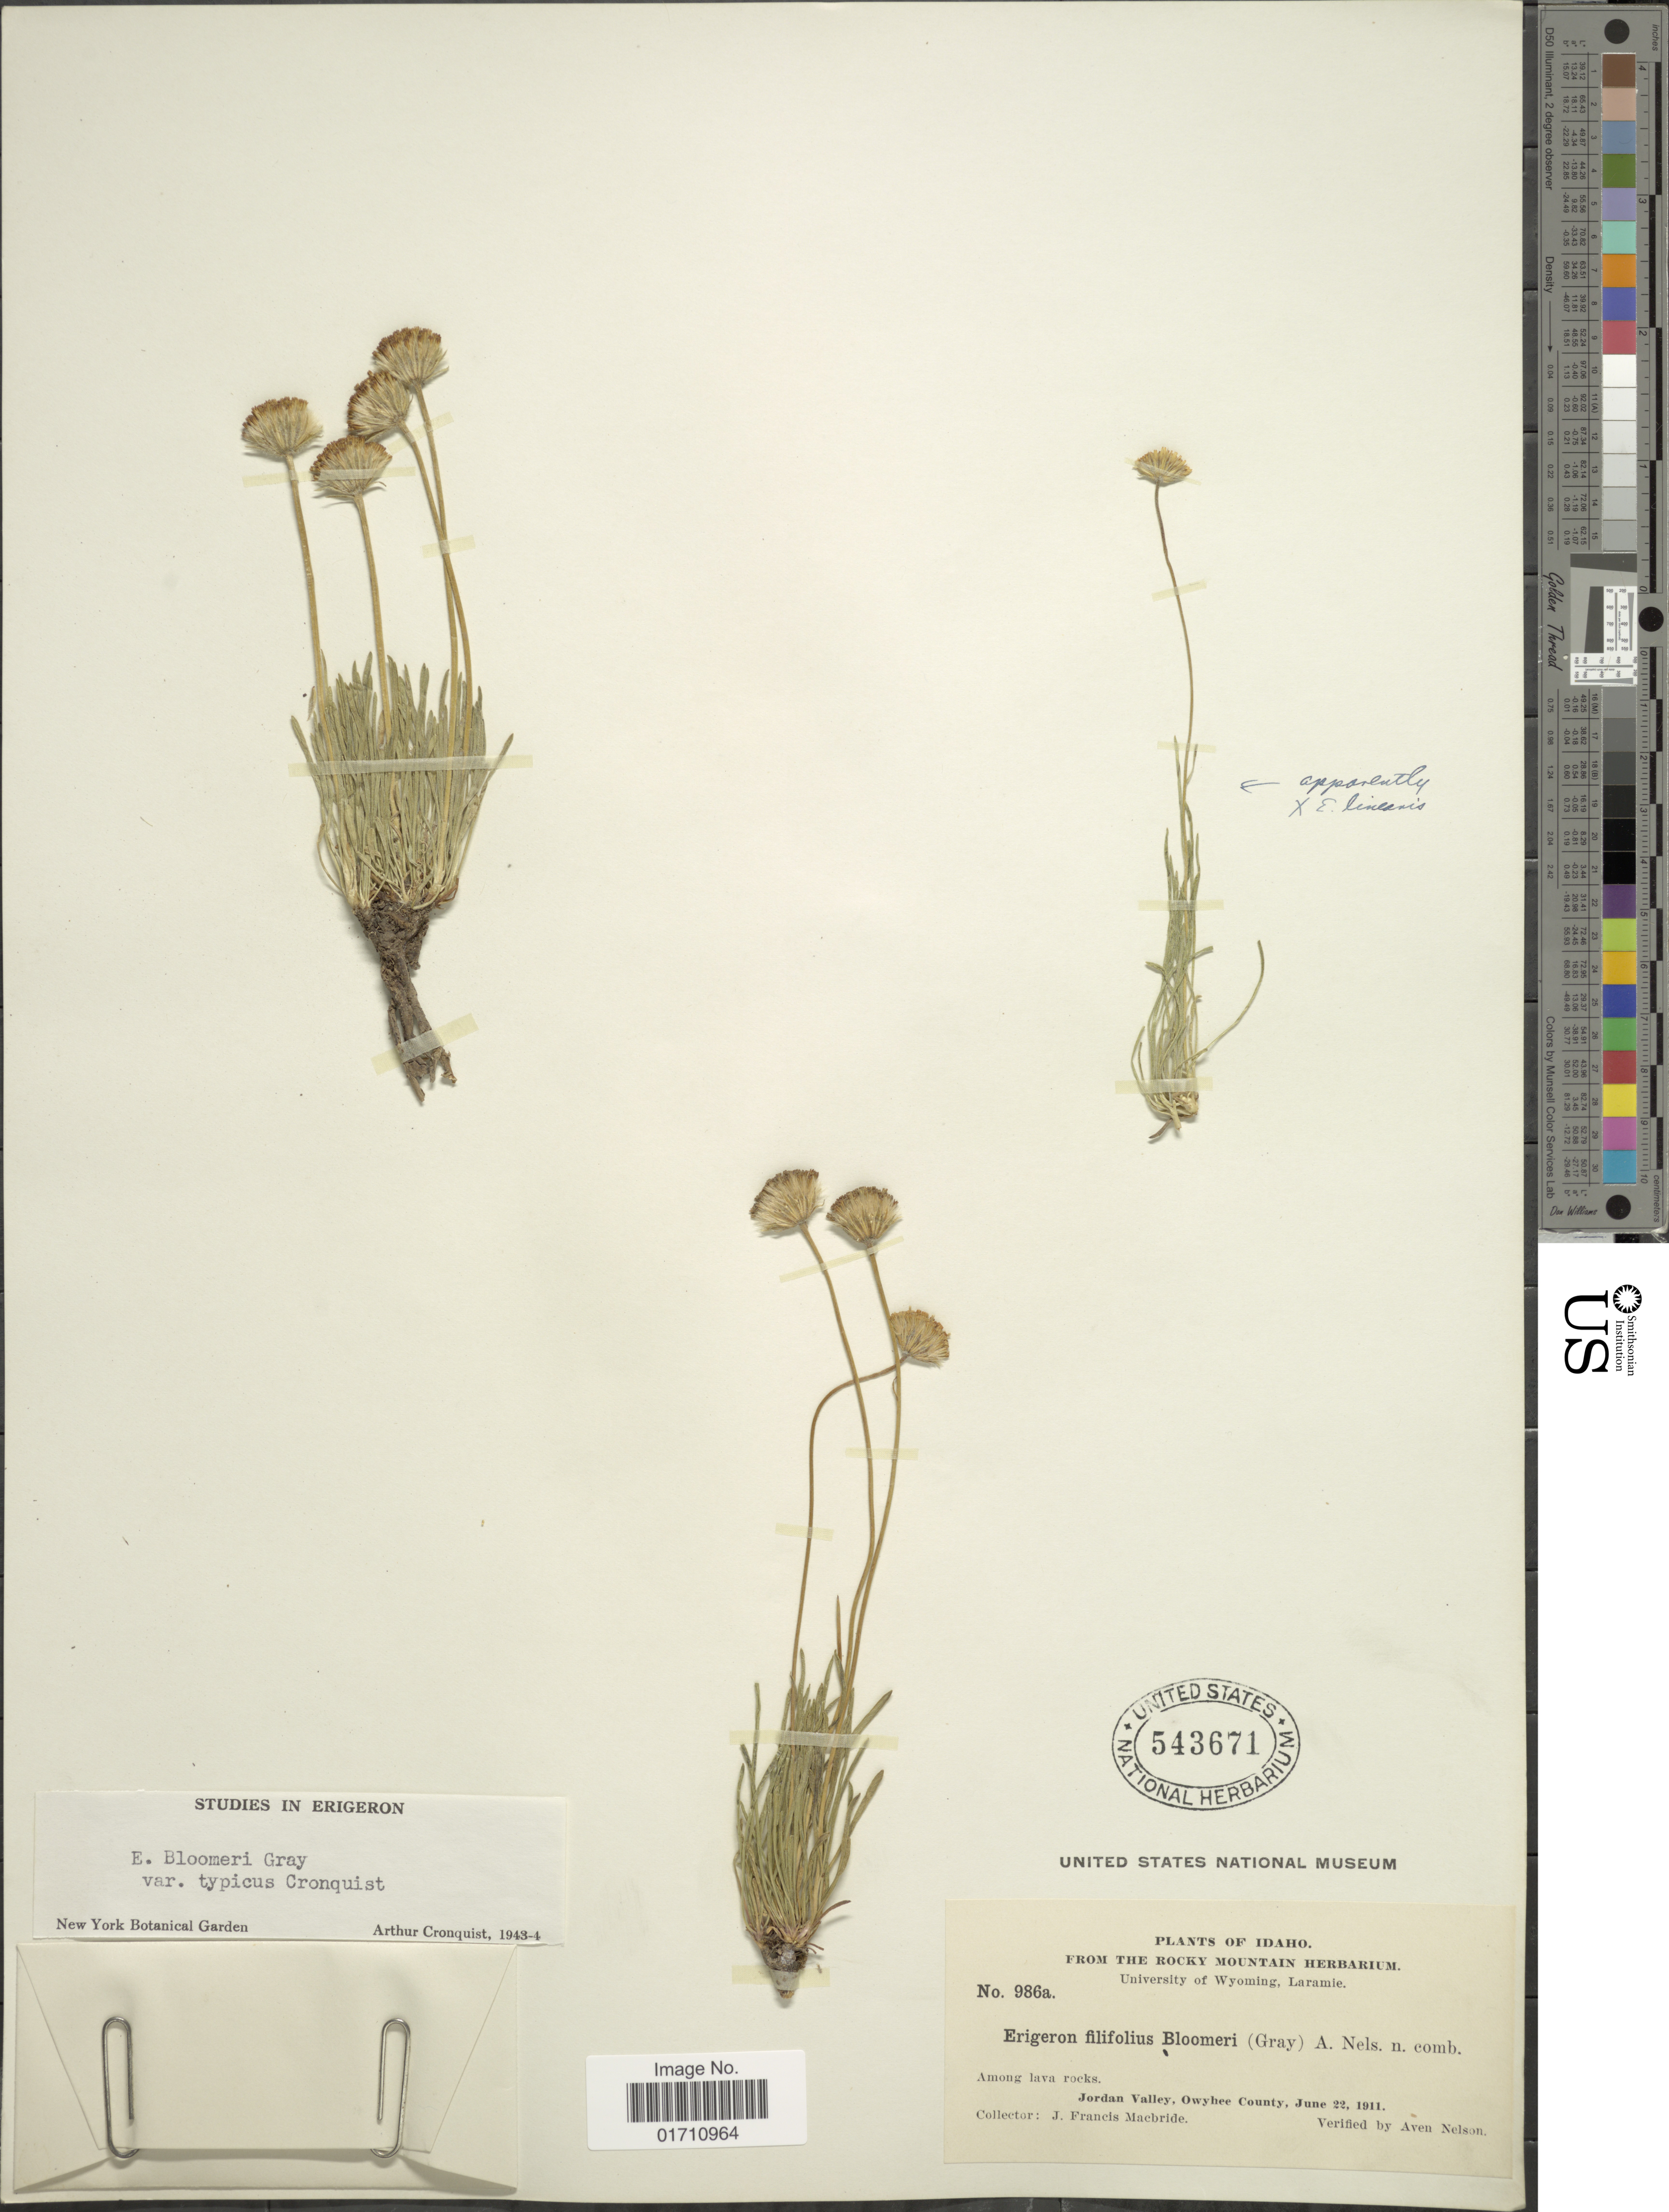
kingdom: Plantae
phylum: Tracheophyta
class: Magnoliopsida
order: Asterales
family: Asteraceae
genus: Erigeron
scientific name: Erigeron bloomeri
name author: A. Gray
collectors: J. F. Macbride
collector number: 986a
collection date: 1911-06-22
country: United States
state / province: Idaho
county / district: Owyhee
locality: Among lava rocks. Jordan Valley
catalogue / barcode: US 543671